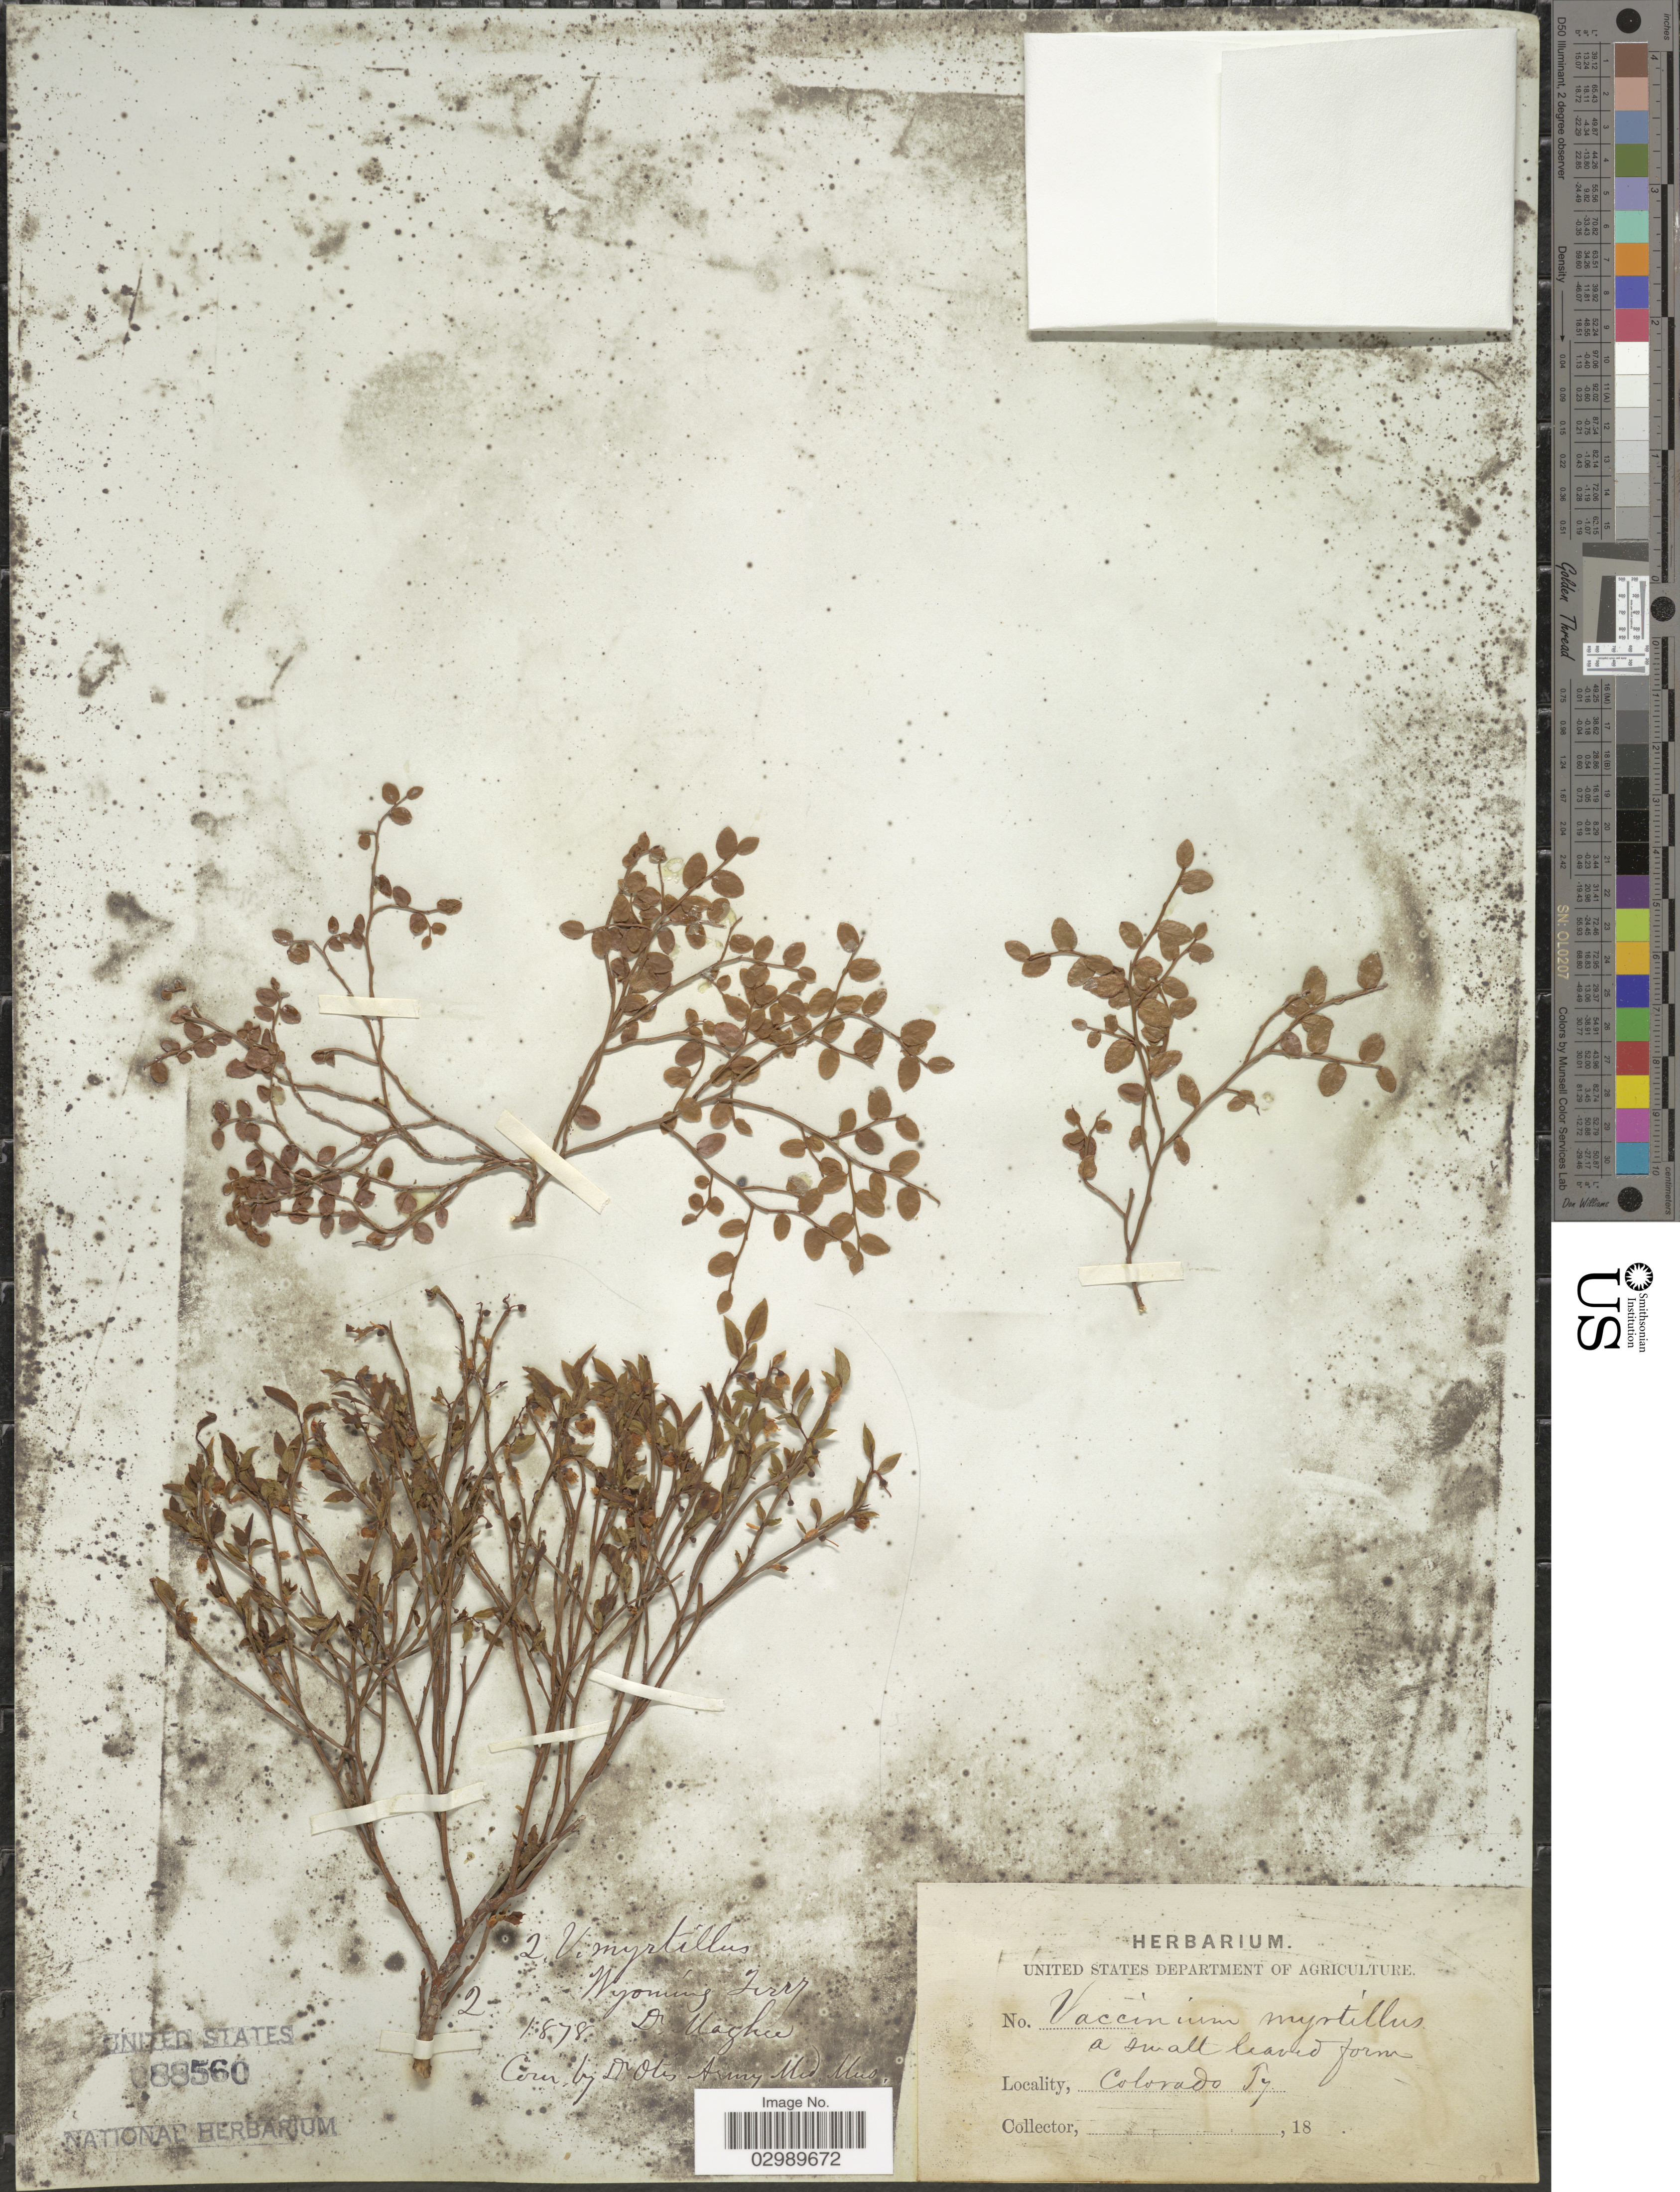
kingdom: Plantae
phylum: Tracheophyta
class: Magnoliopsida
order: Ericales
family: Ericaceae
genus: Vaccinium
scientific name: Vaccinium scoparium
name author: Leiberg ex Coville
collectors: ex herb. U. S. Department of Agriculture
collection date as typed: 18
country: United States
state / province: Colorado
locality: Colorado Ty.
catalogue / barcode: US 88560